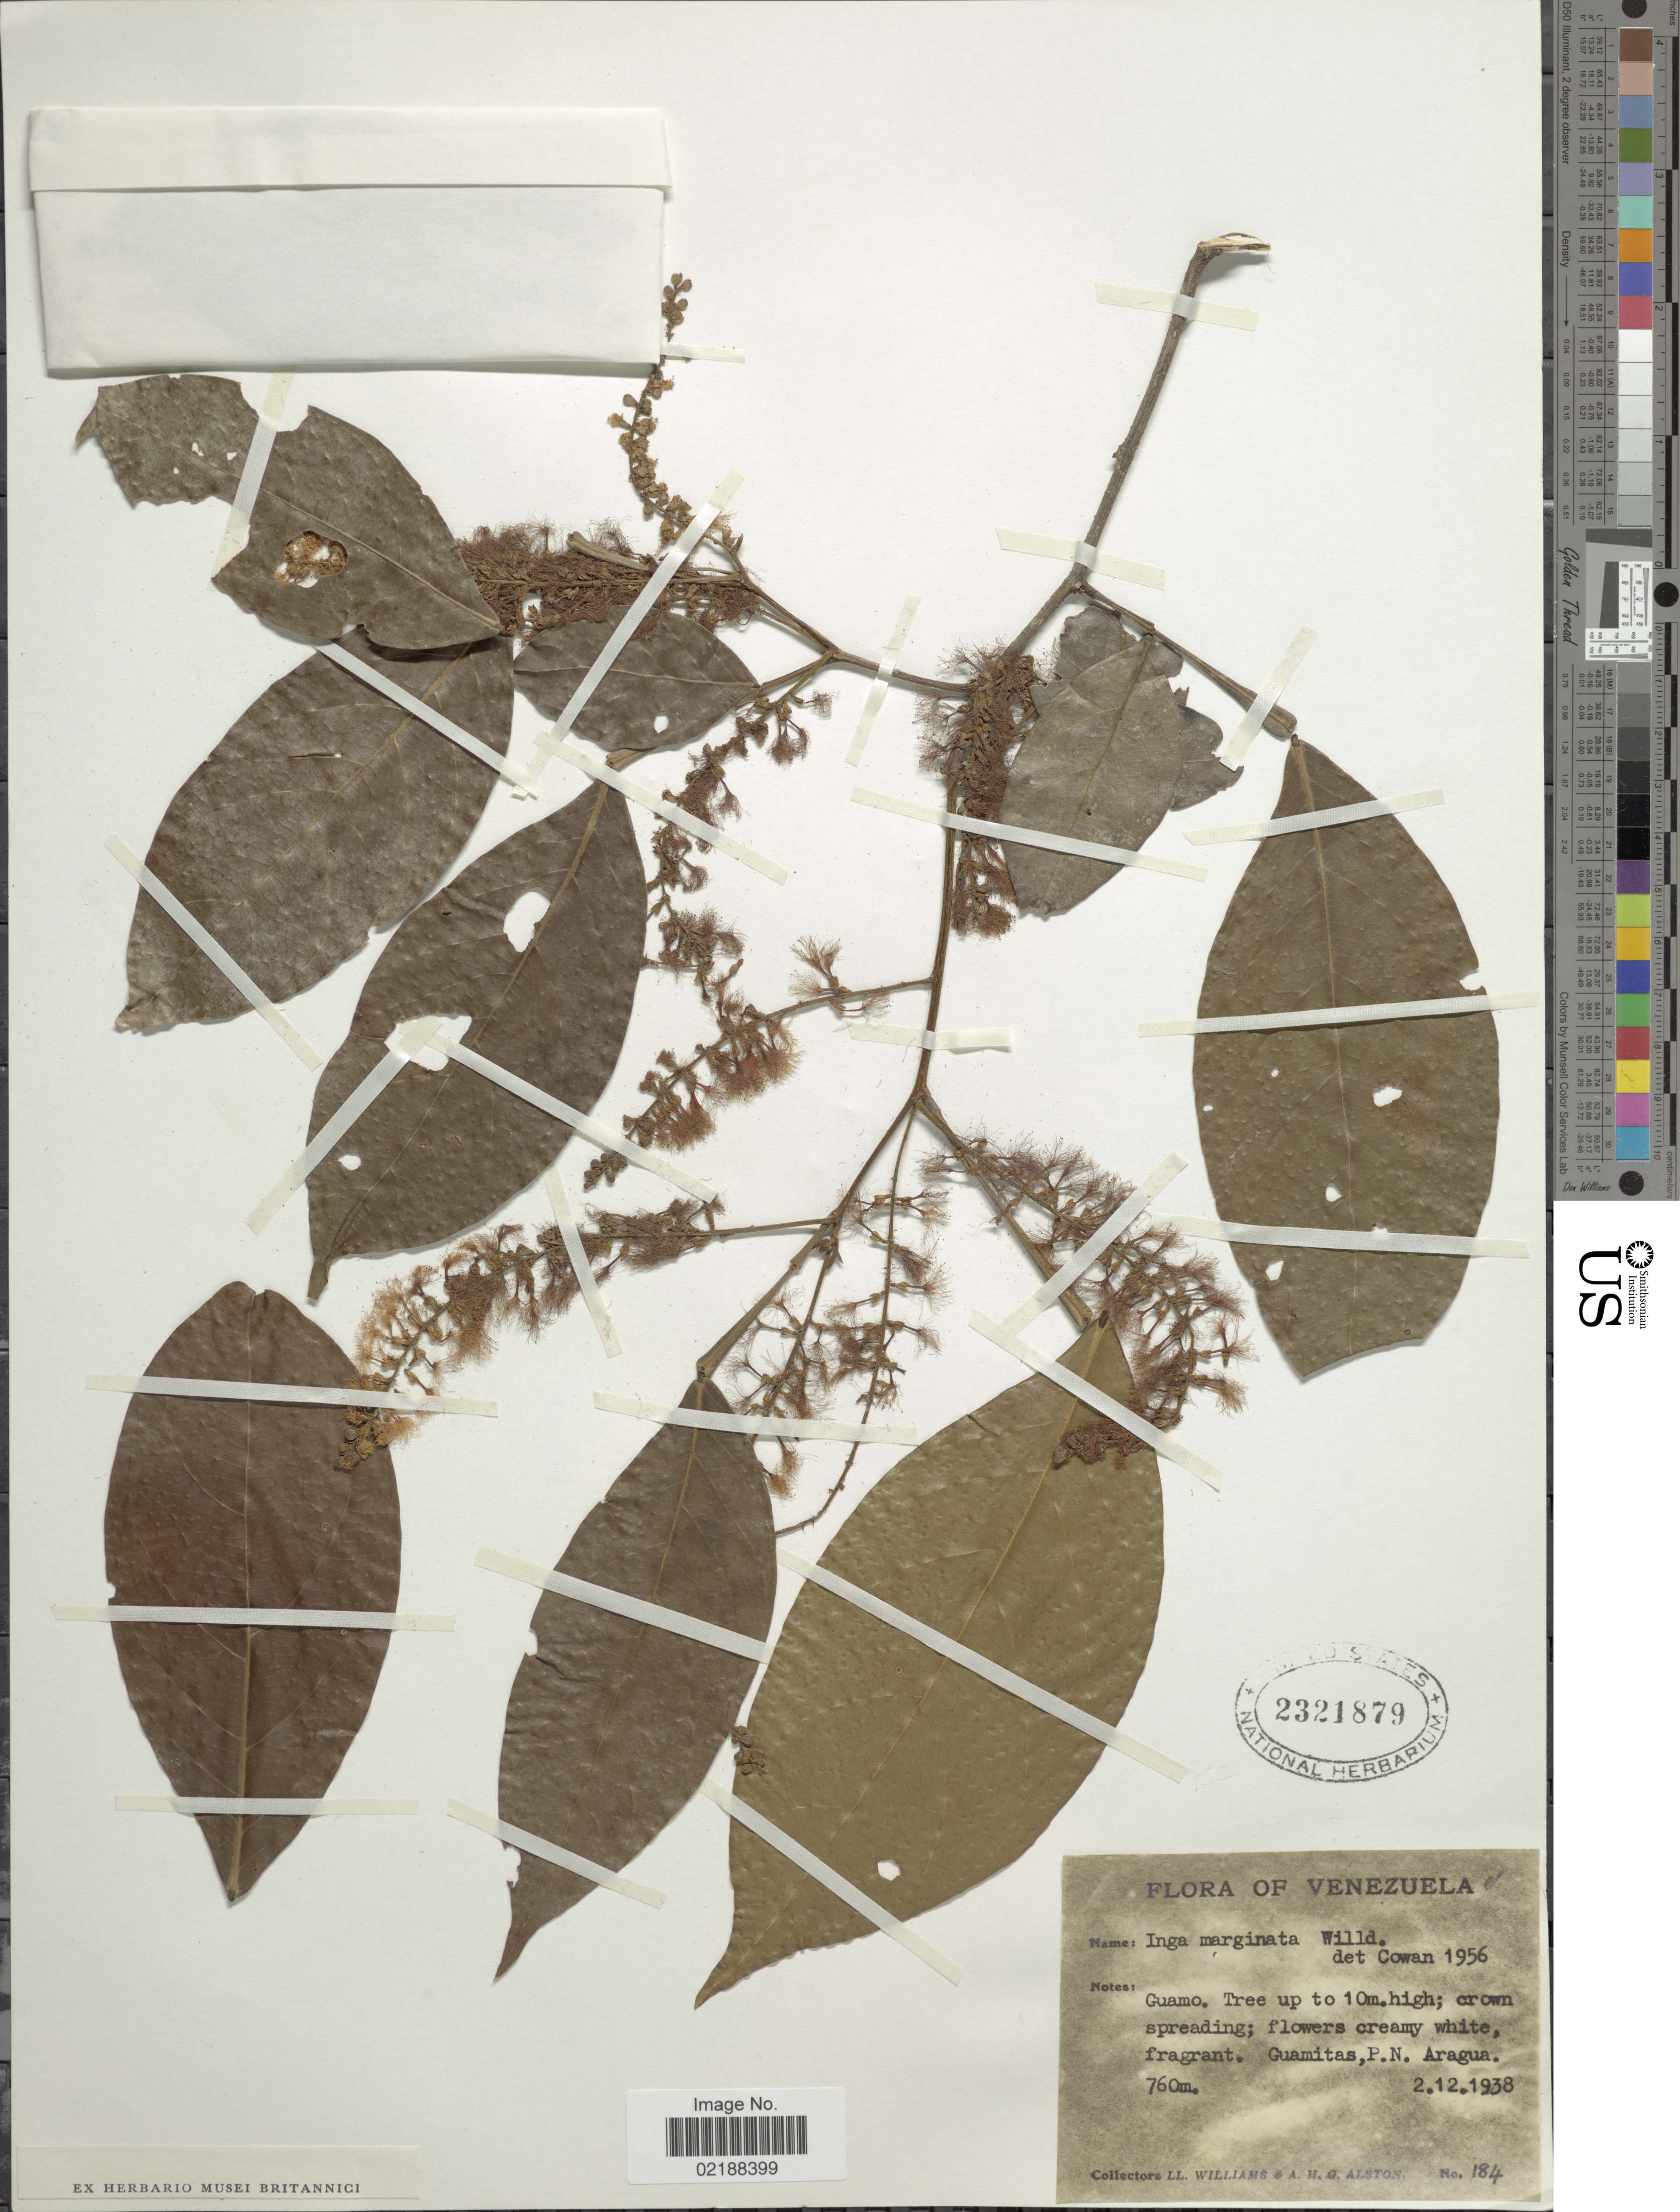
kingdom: Plantae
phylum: Tracheophyta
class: Magnoliopsida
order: Fabales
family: Fabaceae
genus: Inga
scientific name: Inga marginata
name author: Willd.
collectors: Ll. Williams & A. H. Alston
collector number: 184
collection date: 1938-12-02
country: Venezuela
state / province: Aragua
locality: Guamitas, P. N.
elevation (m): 760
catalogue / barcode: US 2321879